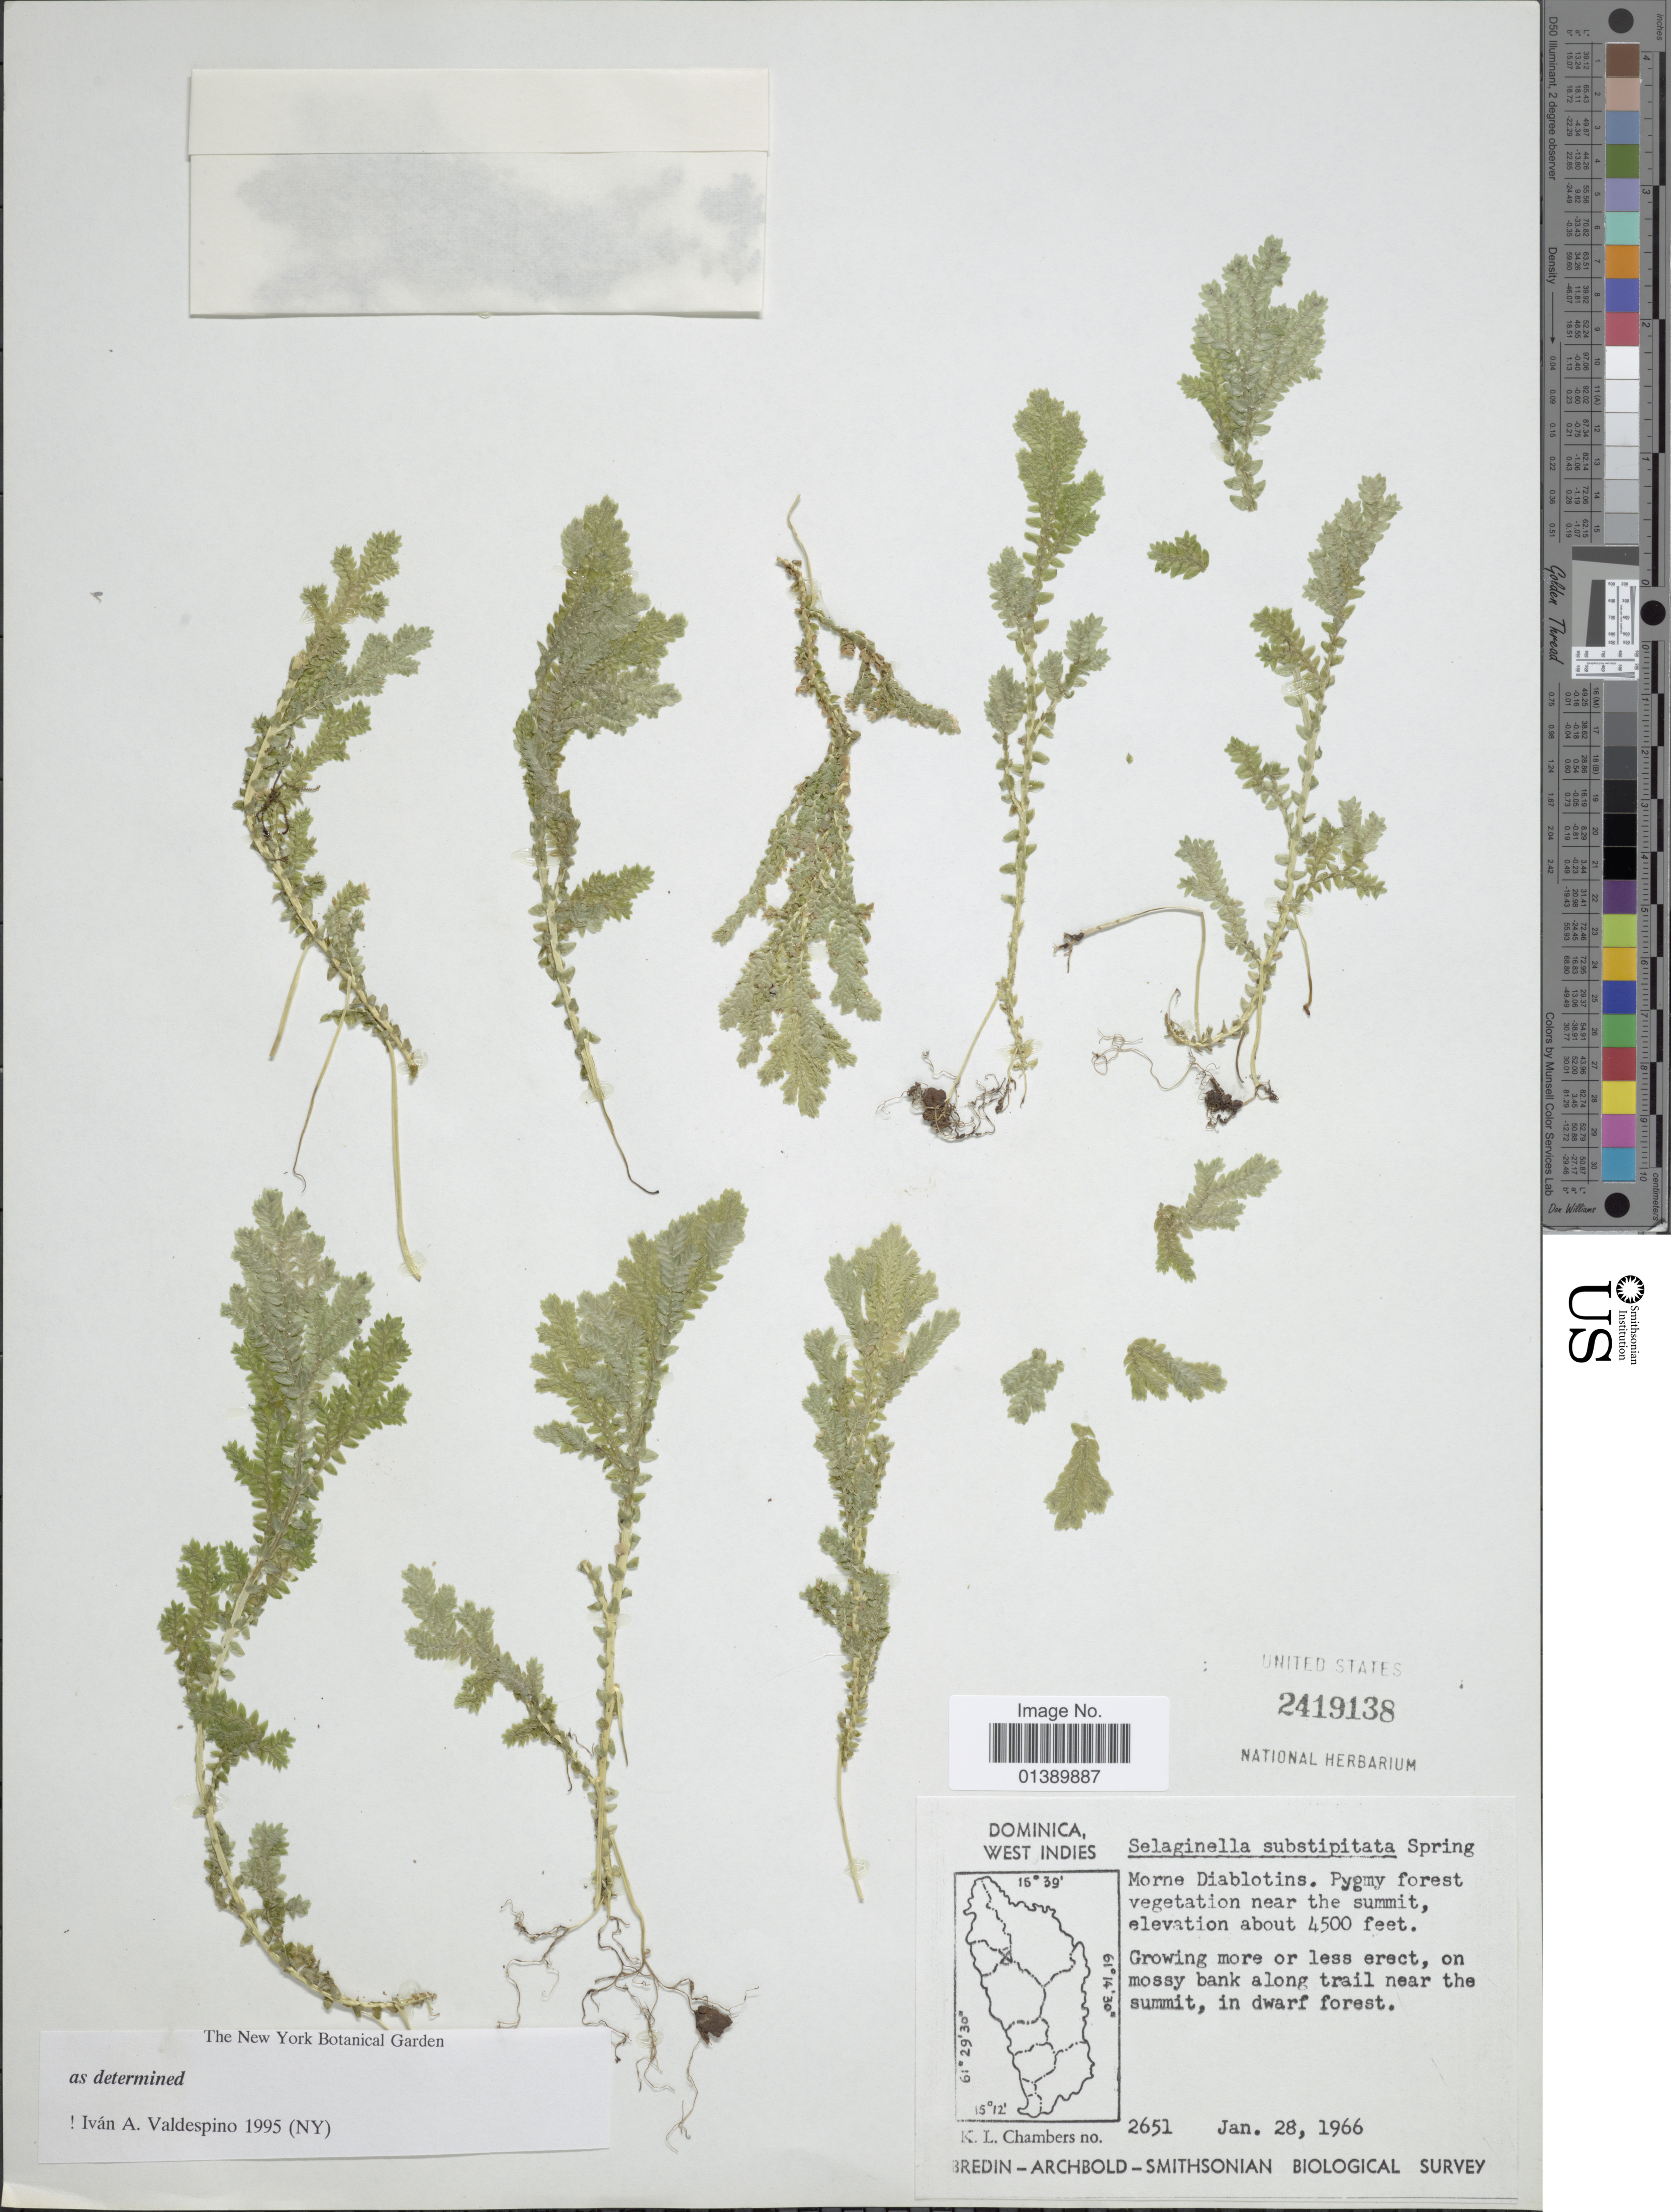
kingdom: Plantae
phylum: Tracheophyta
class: Lycopodiopsida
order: Selaginellales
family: Selaginellaceae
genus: Selaginella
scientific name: Selaginella substipitata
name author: Spring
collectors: K. Chambers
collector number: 2651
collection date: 1966-01-28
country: Dominica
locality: West Indies, Morne Diablotins. Pygmy forest vegatation near the summit, Growing more or less erect, on mossy bank along trail near the summit, in dwarf forest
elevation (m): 1372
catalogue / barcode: US 2419138